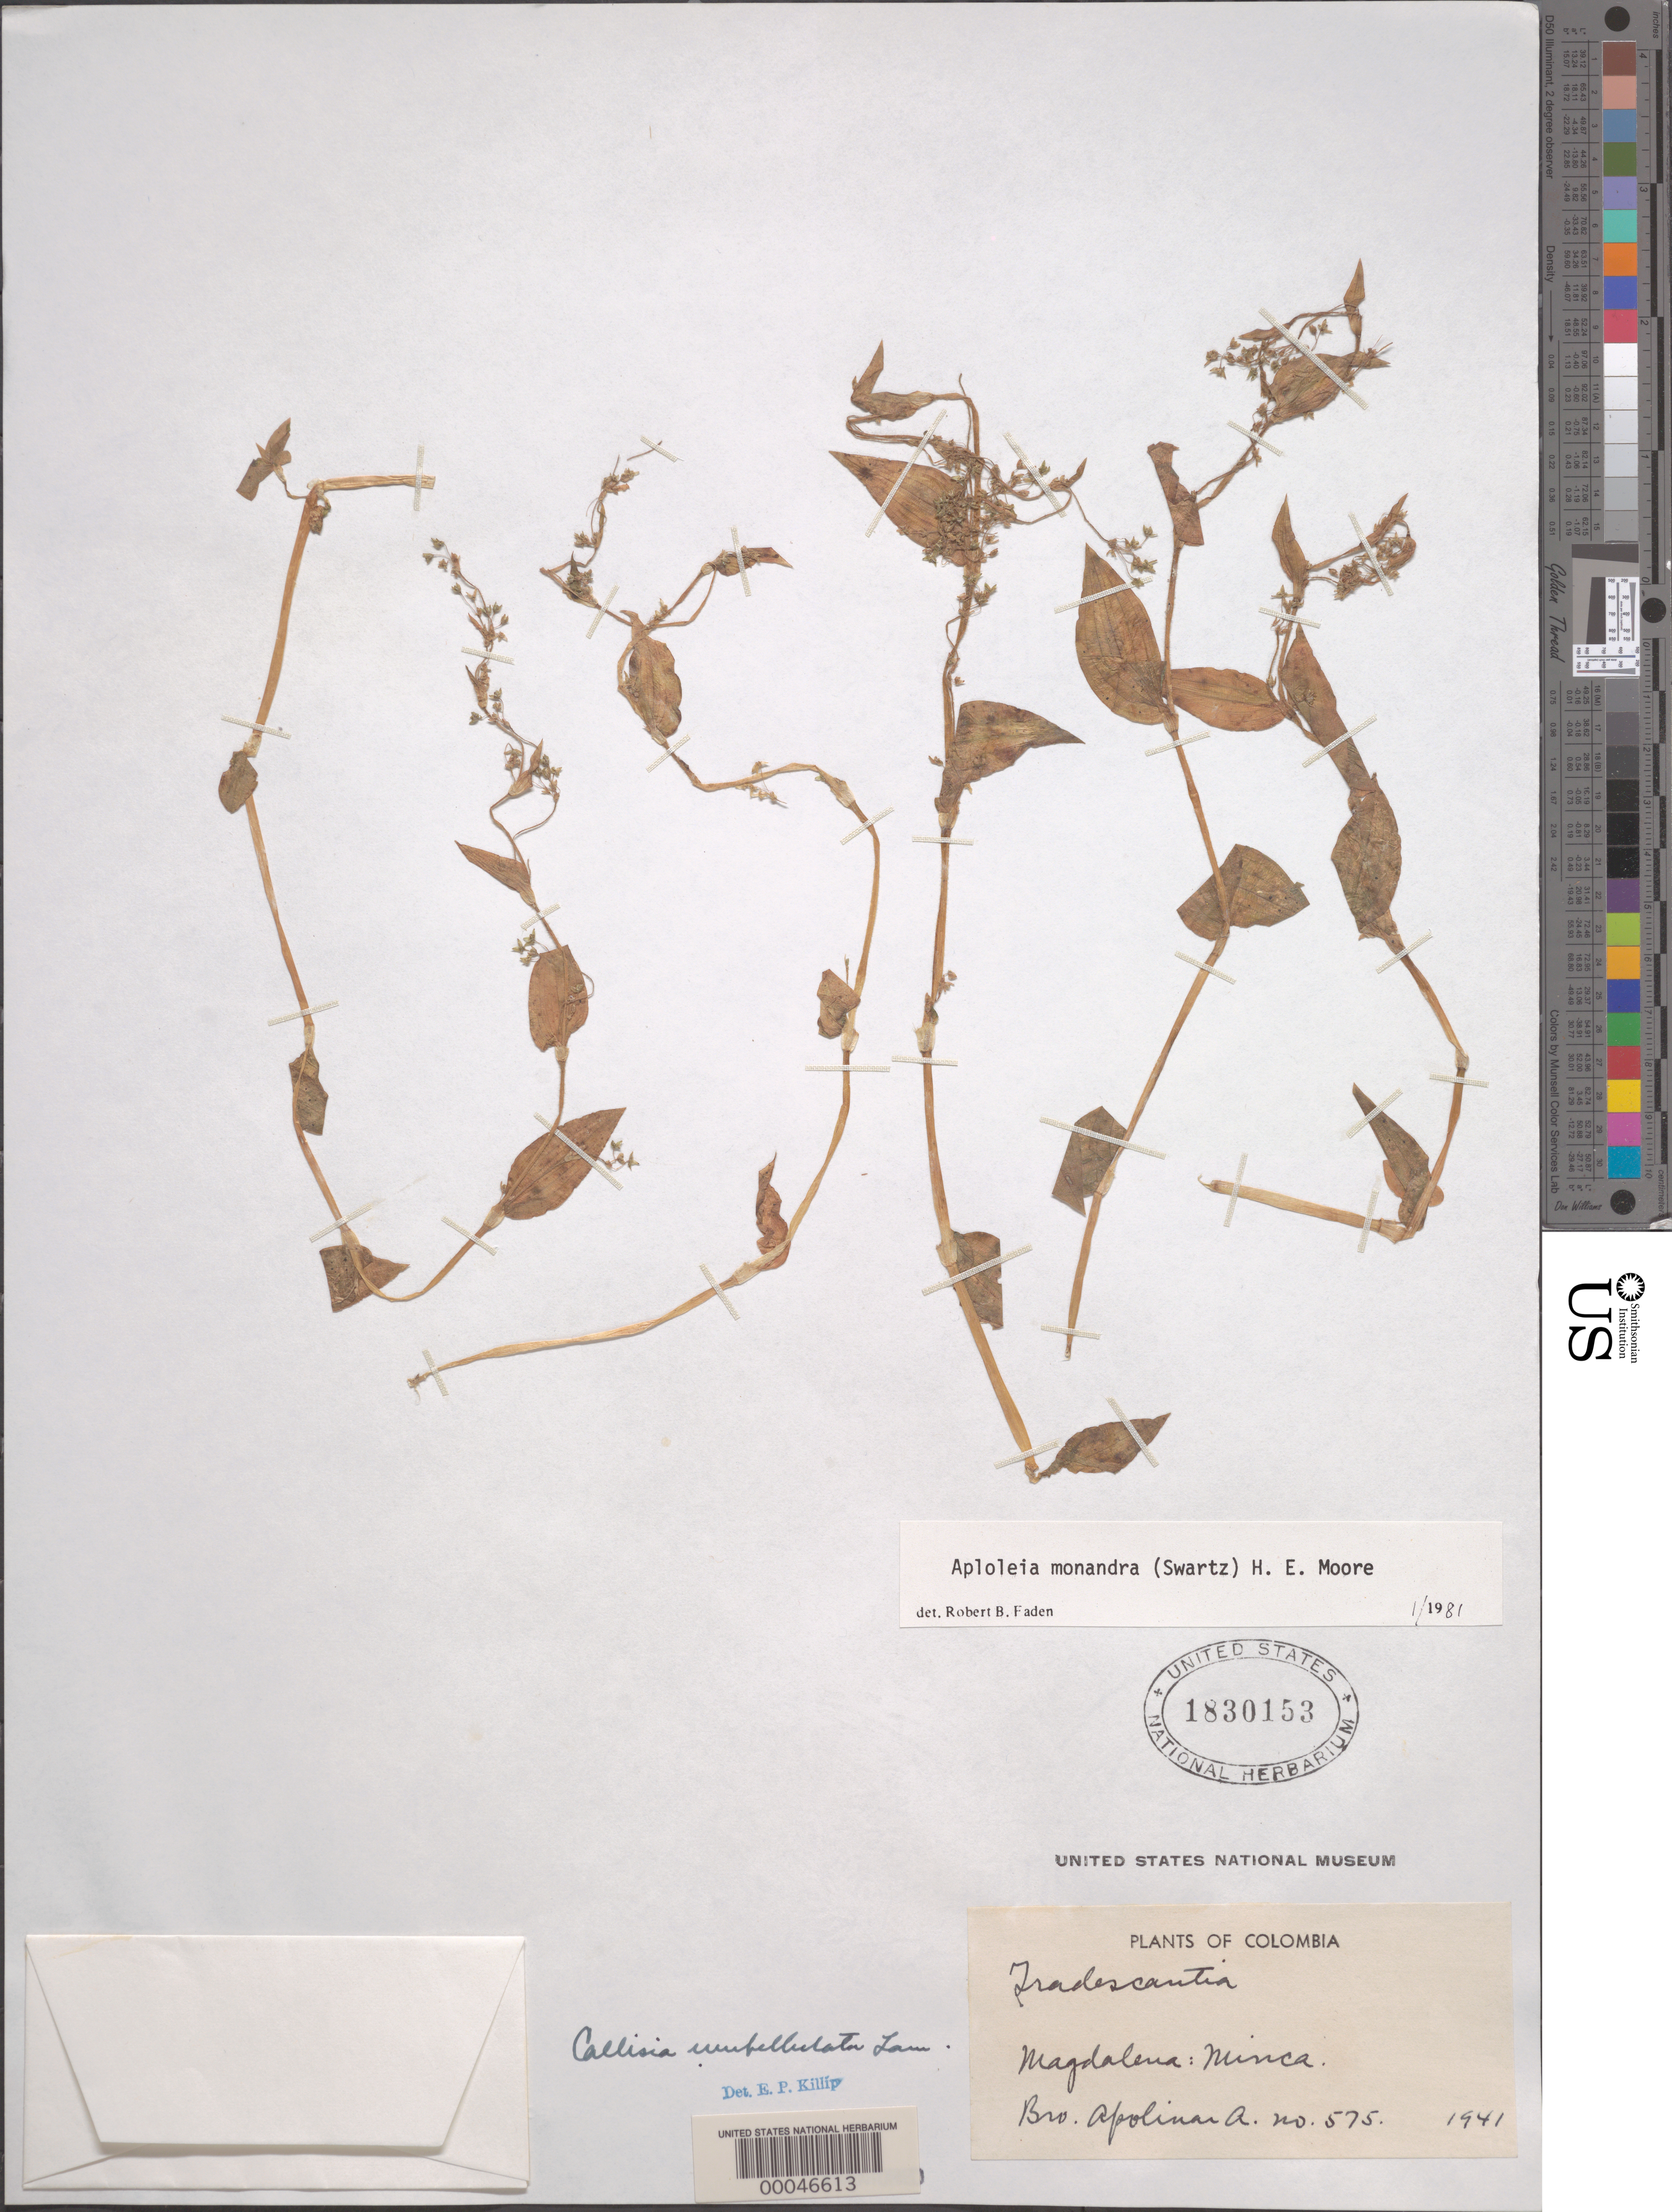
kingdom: Plantae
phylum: Tracheophyta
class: Liliopsida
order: Commelinales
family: Commelinaceae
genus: Callisia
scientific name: Callisia monandra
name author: (Sw.) Schult. & Schult. f.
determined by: Faden, Robert B., (US), Smithsonian Institution - National Museum of Natural History (UNITED STATES)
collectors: B. Apollinar Angel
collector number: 575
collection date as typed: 1941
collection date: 1941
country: Colombia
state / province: Magdalena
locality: Minca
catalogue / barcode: US 1830153